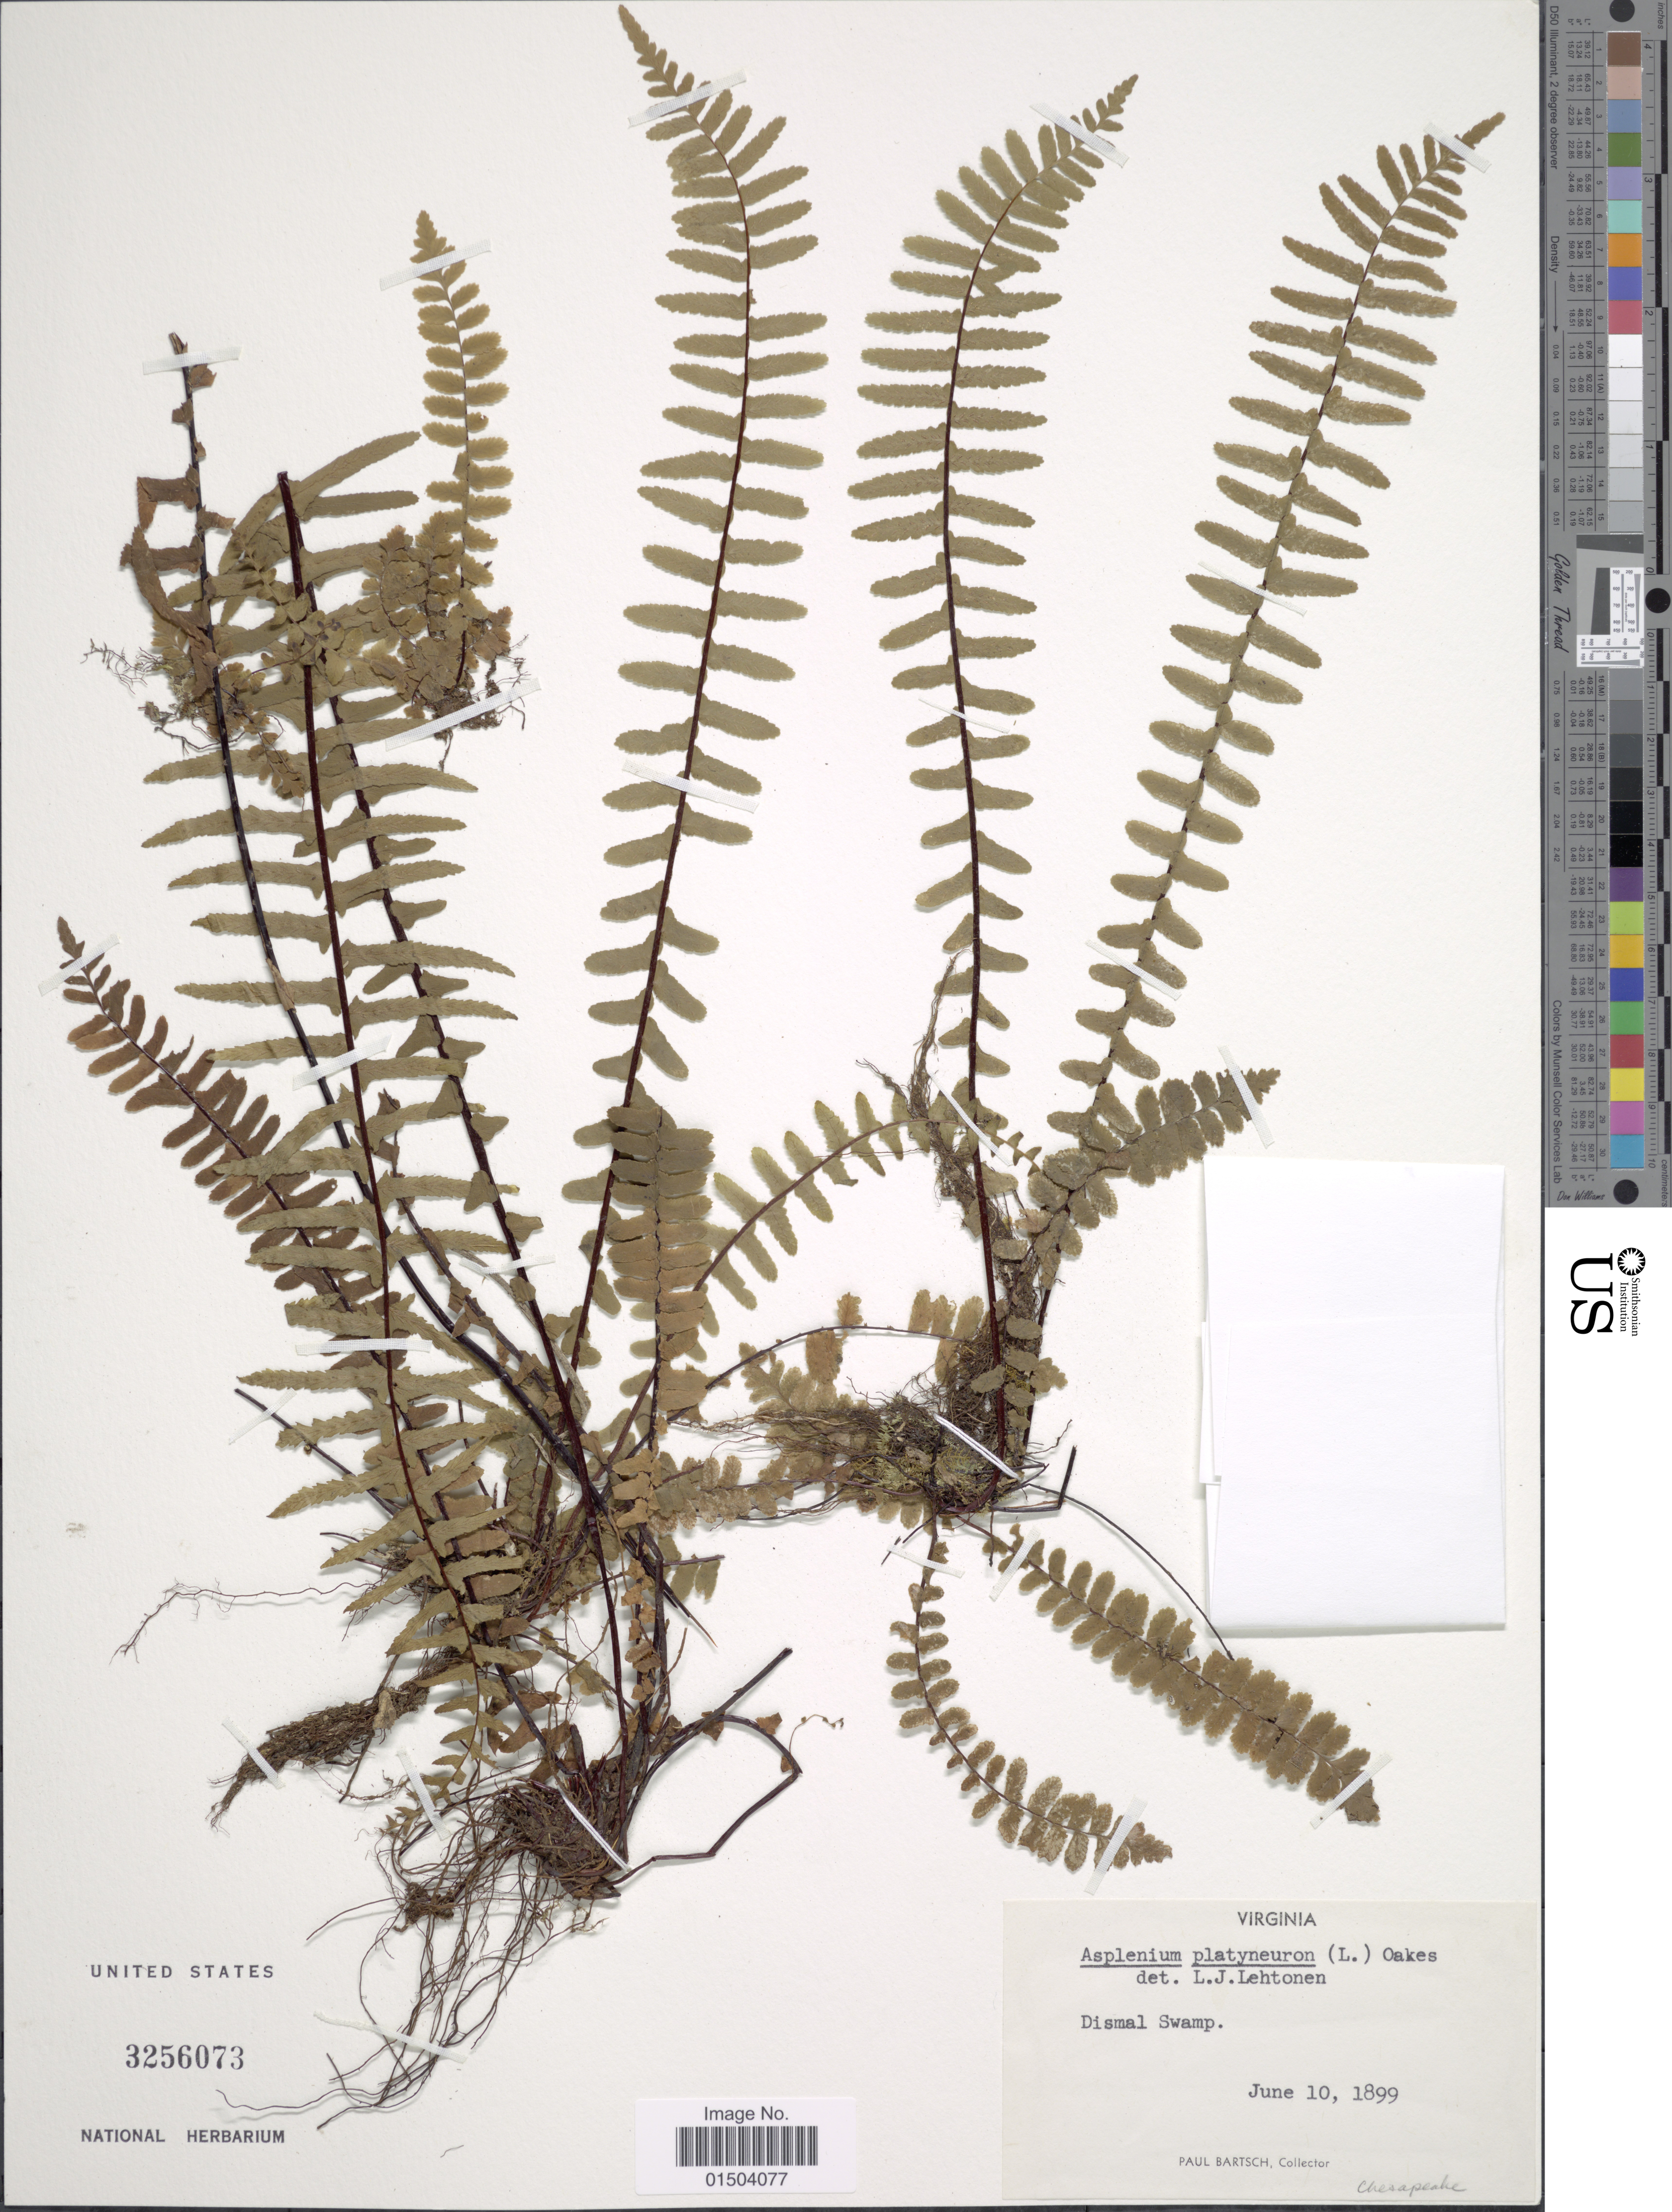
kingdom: Plantae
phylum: Tracheophyta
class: Polypodiopsida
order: Polypodiales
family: Aspleniaceae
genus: Asplenium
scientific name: Asplenium platyneuron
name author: (L.) Britton, Stearns & Poggenb.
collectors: P. Bartsch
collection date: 1899-06-10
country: United States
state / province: Virginia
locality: Dismal Swamp.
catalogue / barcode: US 3256073